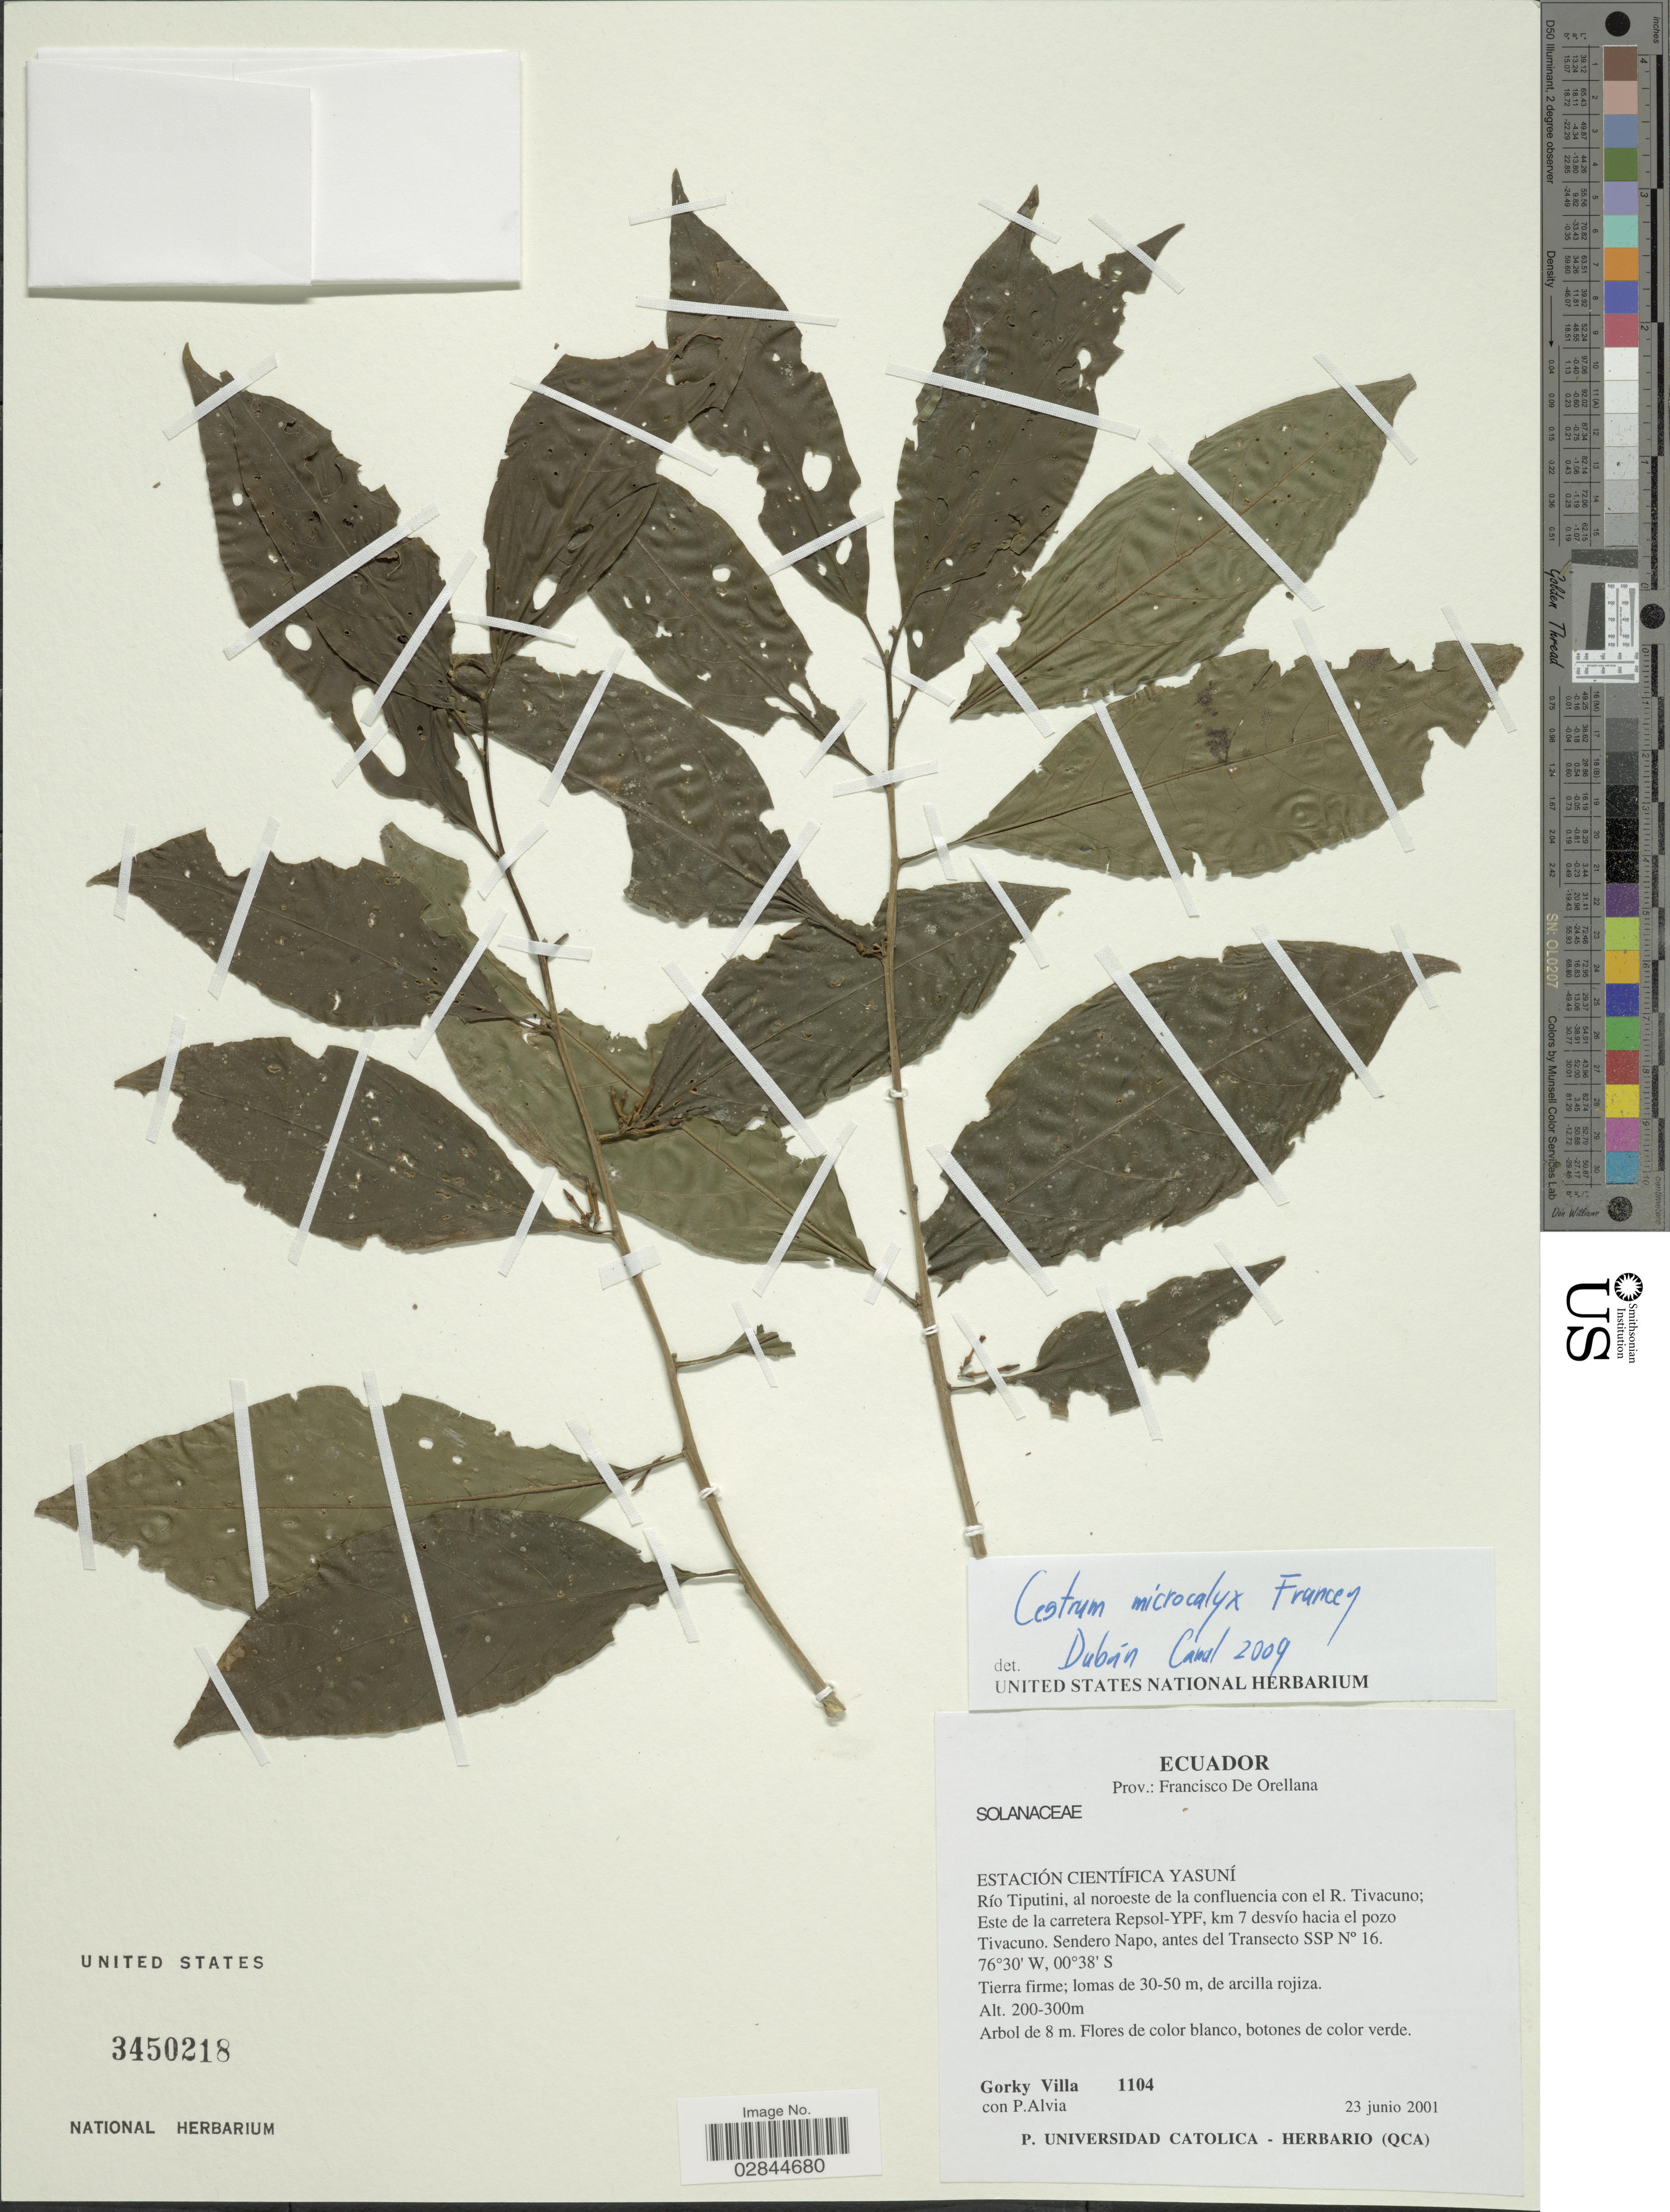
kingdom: Plantae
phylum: Tracheophyta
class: Magnoliopsida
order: Solanales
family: Solanaceae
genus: Cestrum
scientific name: Cestrum microcalyx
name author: Francey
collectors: G. Villa & P. Alvia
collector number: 1104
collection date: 2001-06-23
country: Ecuador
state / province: Napo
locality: Prov.: Francisco De Orellana. Estación Científica Yasuní. Río Tiputini, al noroeste de la confluencia con el R. Tivacuno: Este de la carretera Repsol-YPF, km 7 desvío hacia el pozo Tivacuno. Sendero Napo, antes del Transecto SSP Nº16.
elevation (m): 200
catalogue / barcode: US 3450218